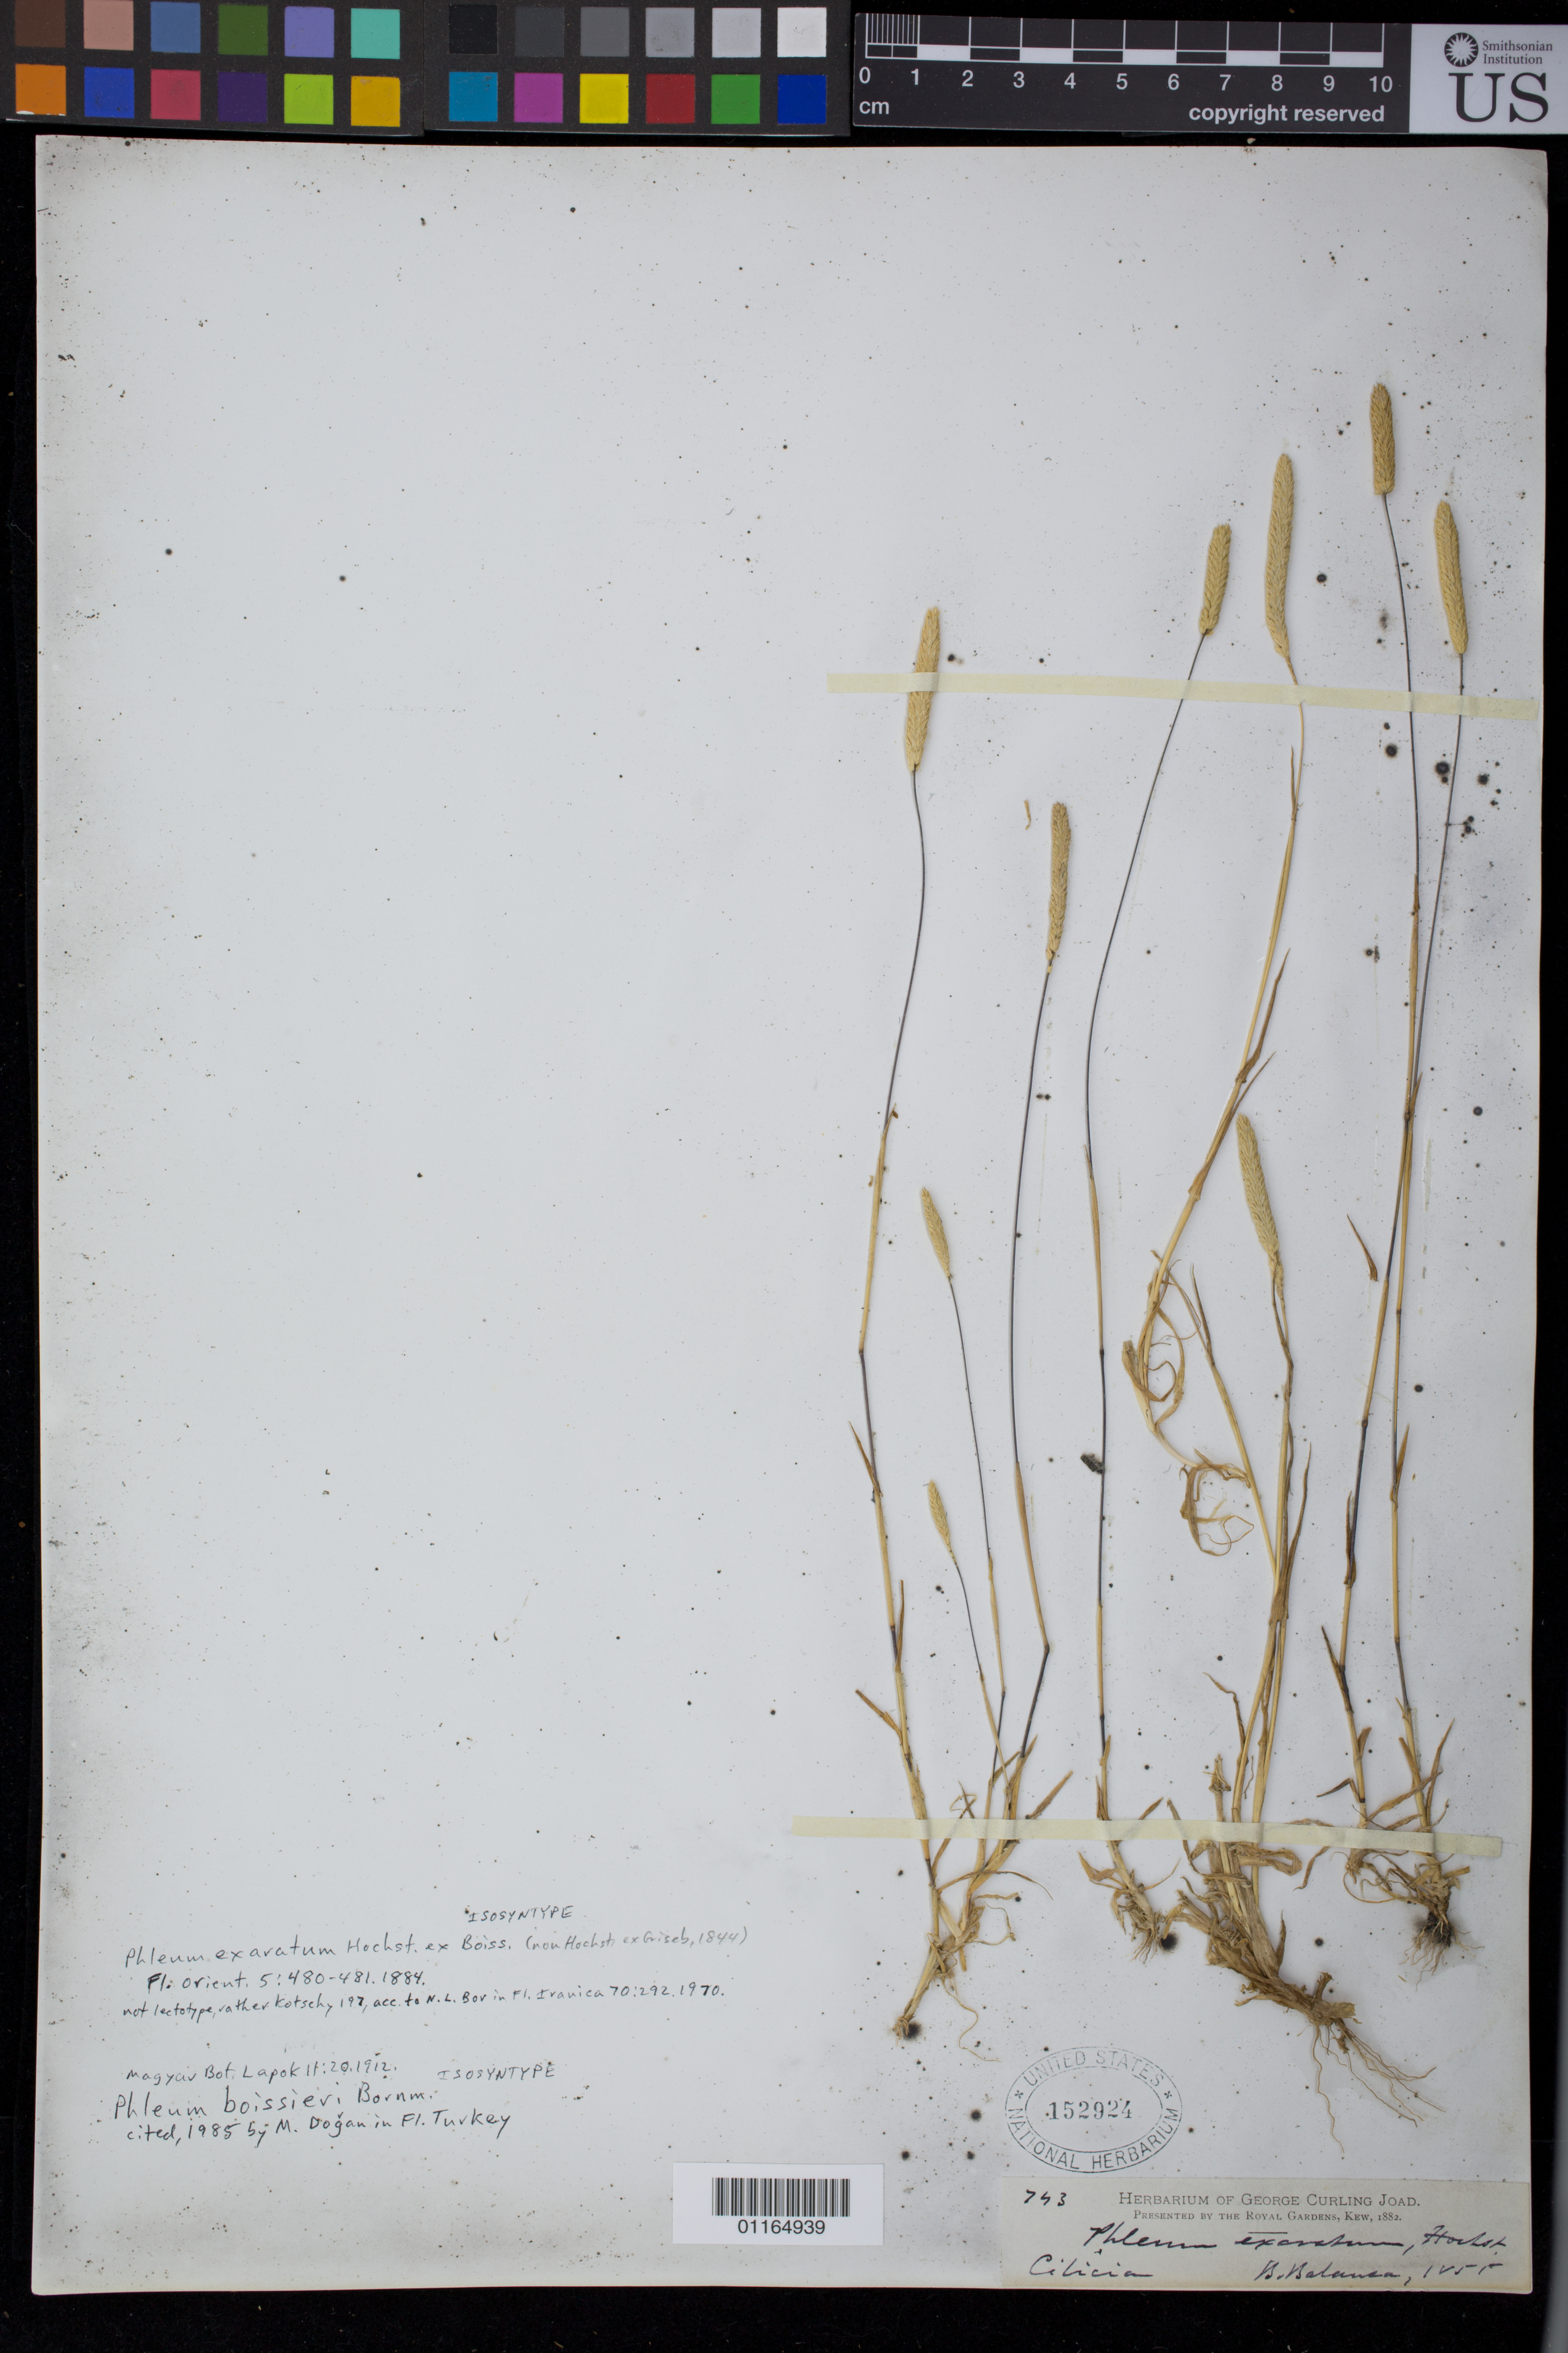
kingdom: Plantae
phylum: Tracheophyta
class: Liliopsida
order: Poales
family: Poaceae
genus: Phleum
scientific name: Phleum exaratum Hochst. ex Boiss., nom. illeg.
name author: Hochst. ex Boiss.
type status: Isosyntype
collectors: B. Balansa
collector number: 743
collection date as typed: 1855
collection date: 1855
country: Turkey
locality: Cilicia.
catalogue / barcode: US 452924